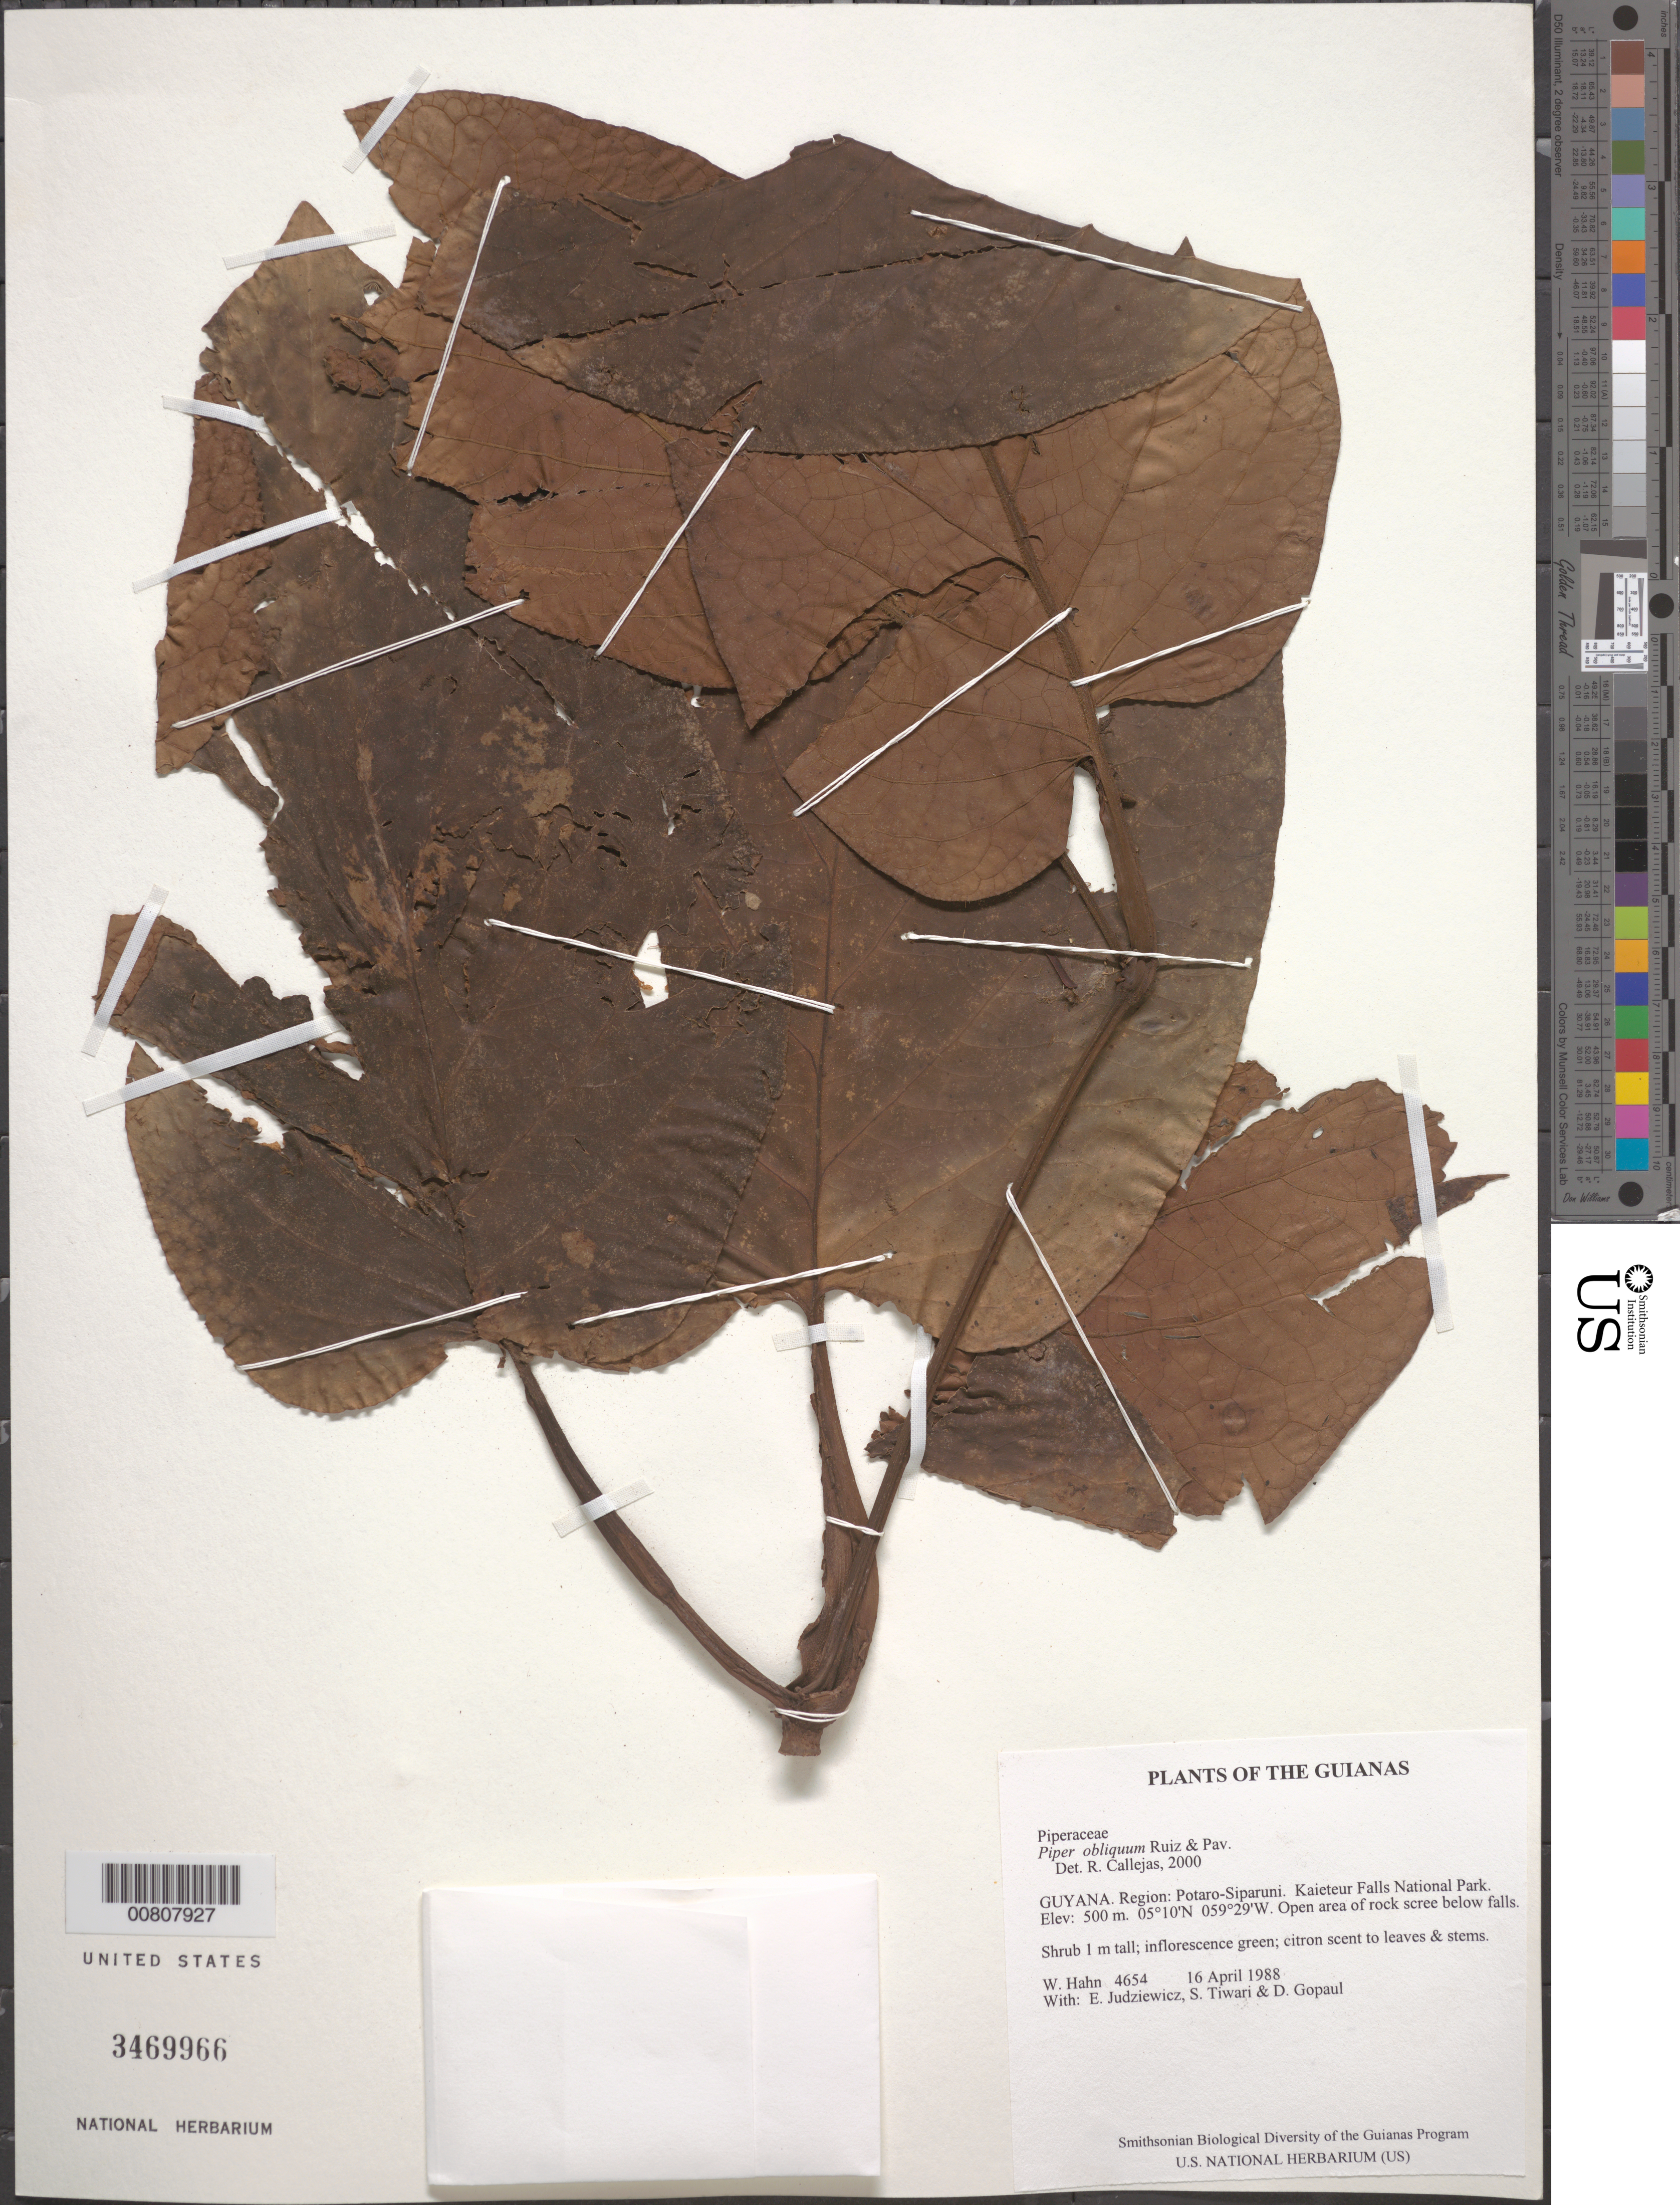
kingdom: Plantae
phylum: Tracheophyta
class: Magnoliopsida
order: Piperales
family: Piperaceae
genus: Piper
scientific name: Piper obliquum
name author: Ruiz & Pav.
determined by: Callejas, Ricardo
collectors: W. Hahn, E. J. Judziewicz, S. Tiwari & D. Gopaul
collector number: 4654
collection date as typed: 16 April 1988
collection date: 1988-04-16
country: Guyana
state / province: Potaro-Siparuni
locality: Kaieteur Falls National Park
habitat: Open area of rock scree below falls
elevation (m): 500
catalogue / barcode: US 3469966